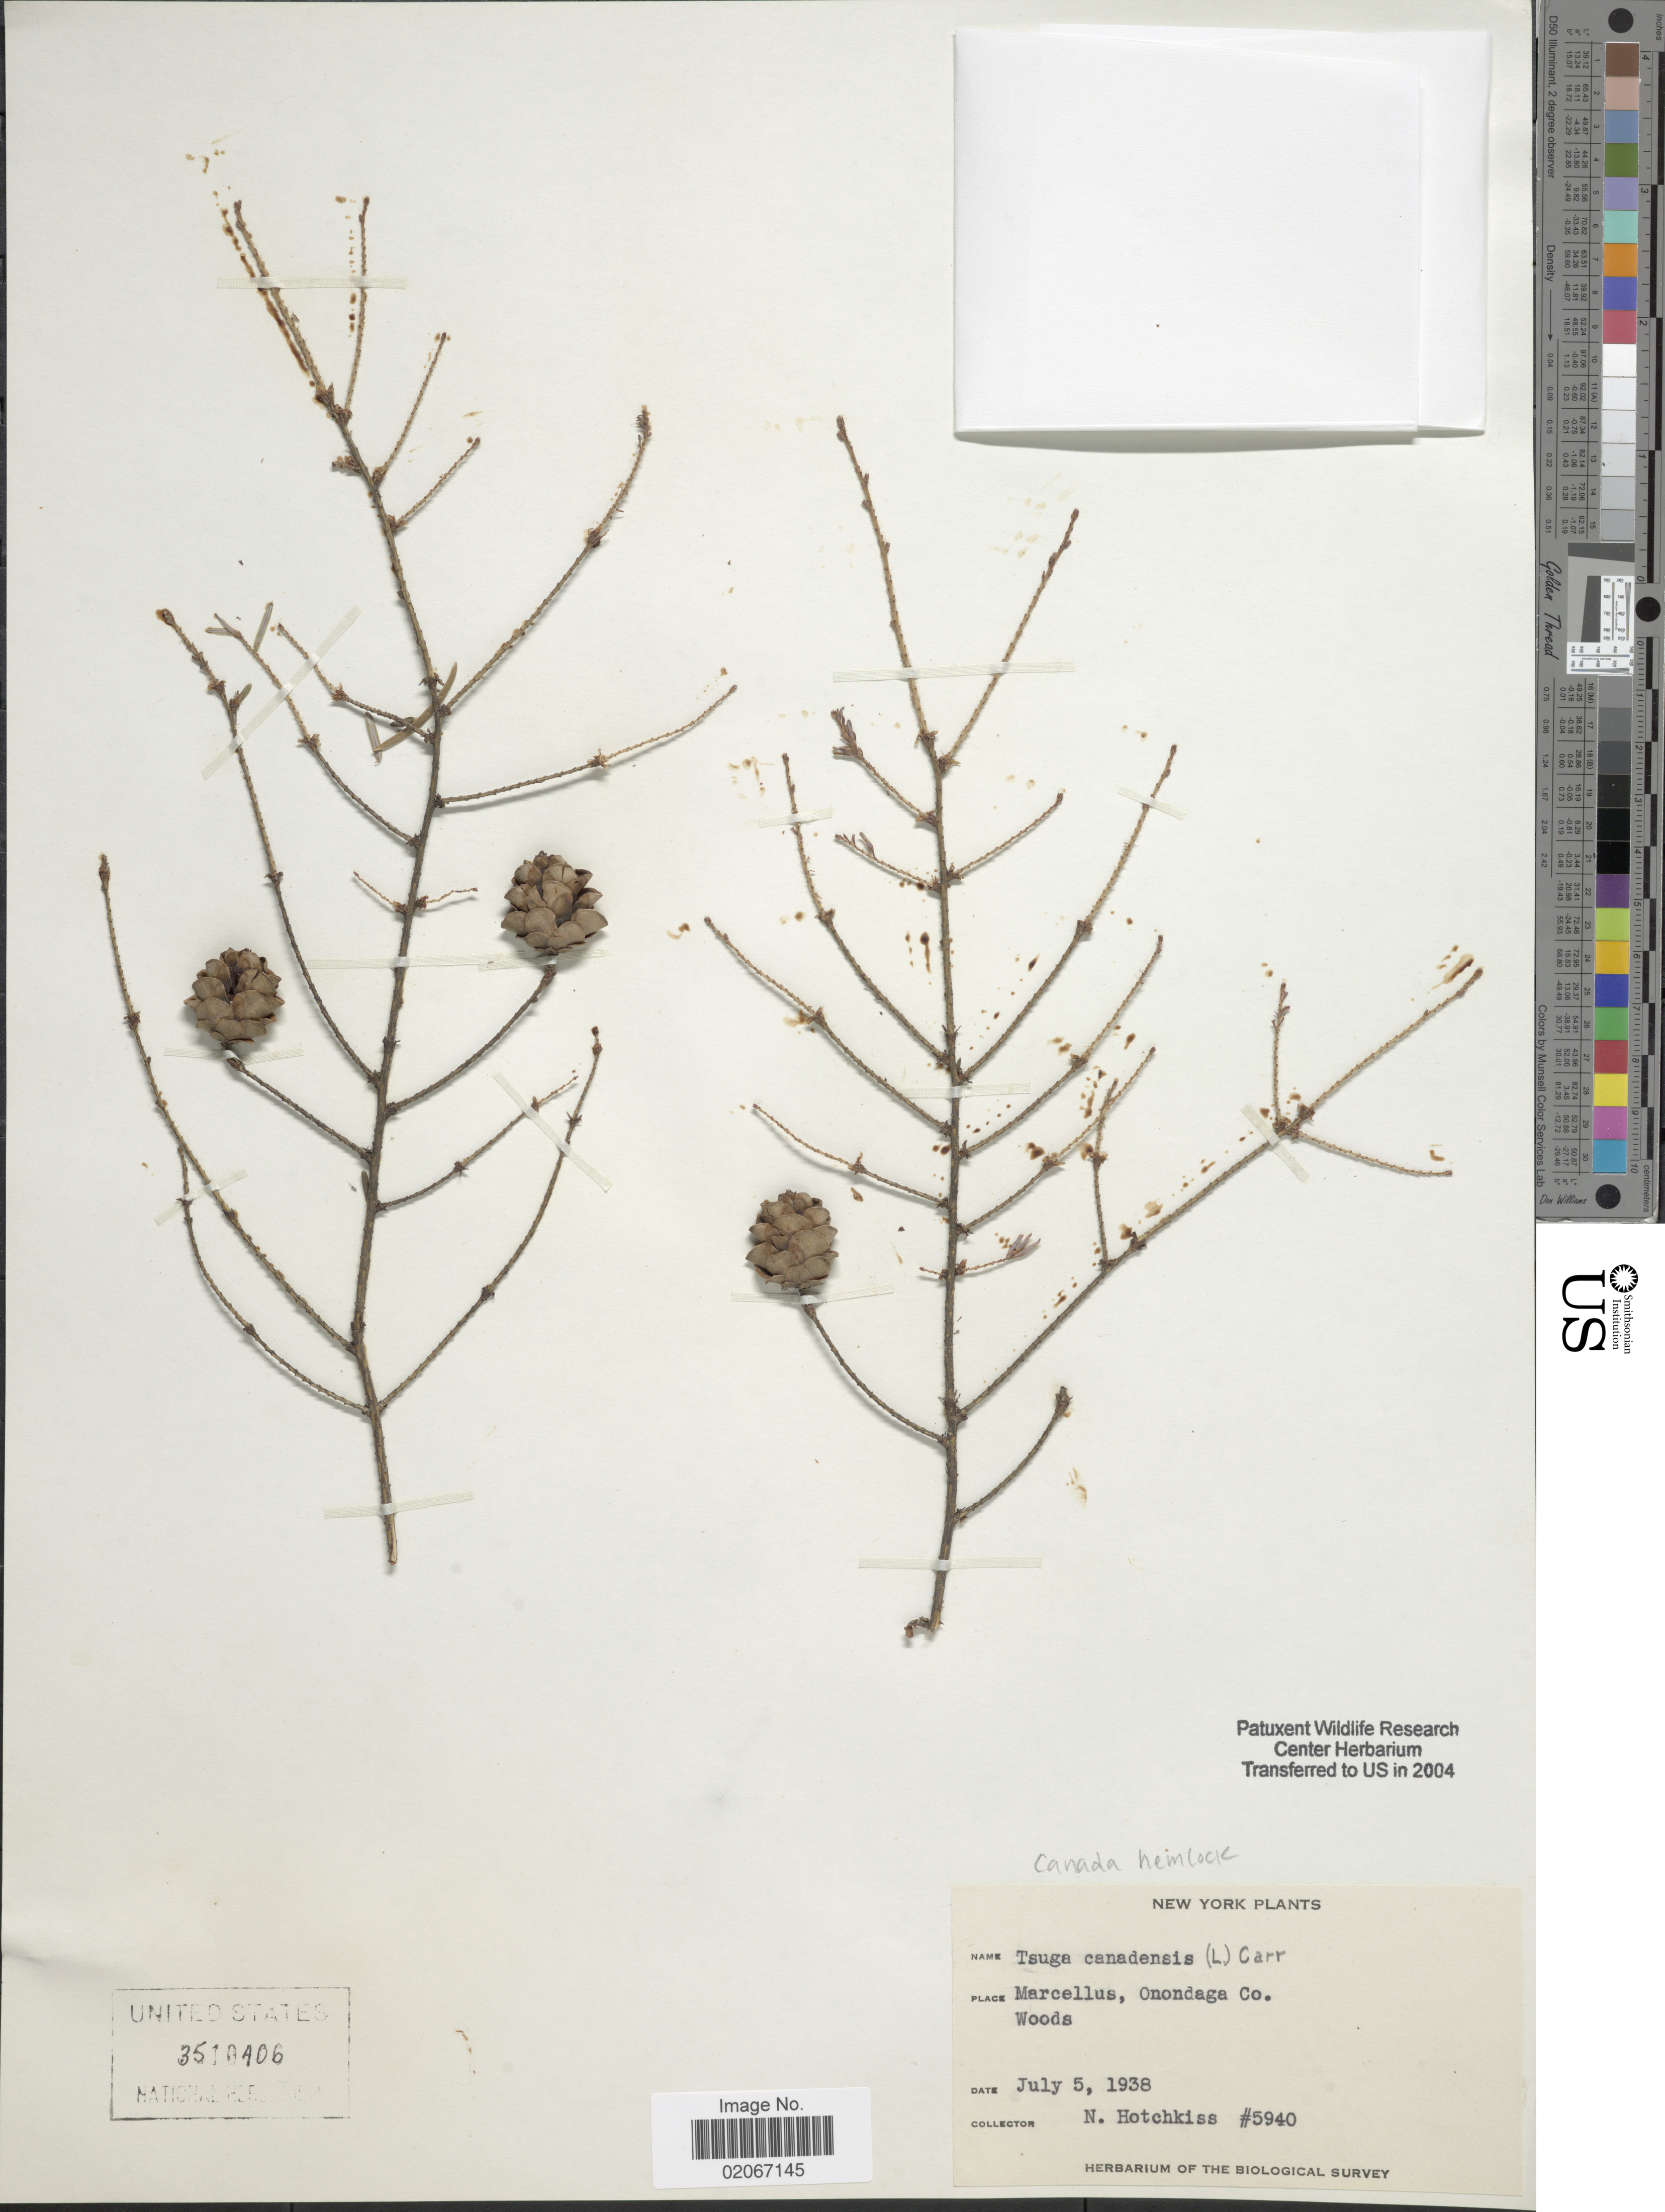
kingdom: Plantae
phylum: Tracheophyta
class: Pinopsida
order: Pinales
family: Pinaceae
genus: Tsuga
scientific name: Tsuga canadensis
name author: (L.) Carrière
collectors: N. Hotchkiss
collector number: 5940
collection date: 1938-07-05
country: United States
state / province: New York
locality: Marcellus, Onondaga Co.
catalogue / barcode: US 3510406